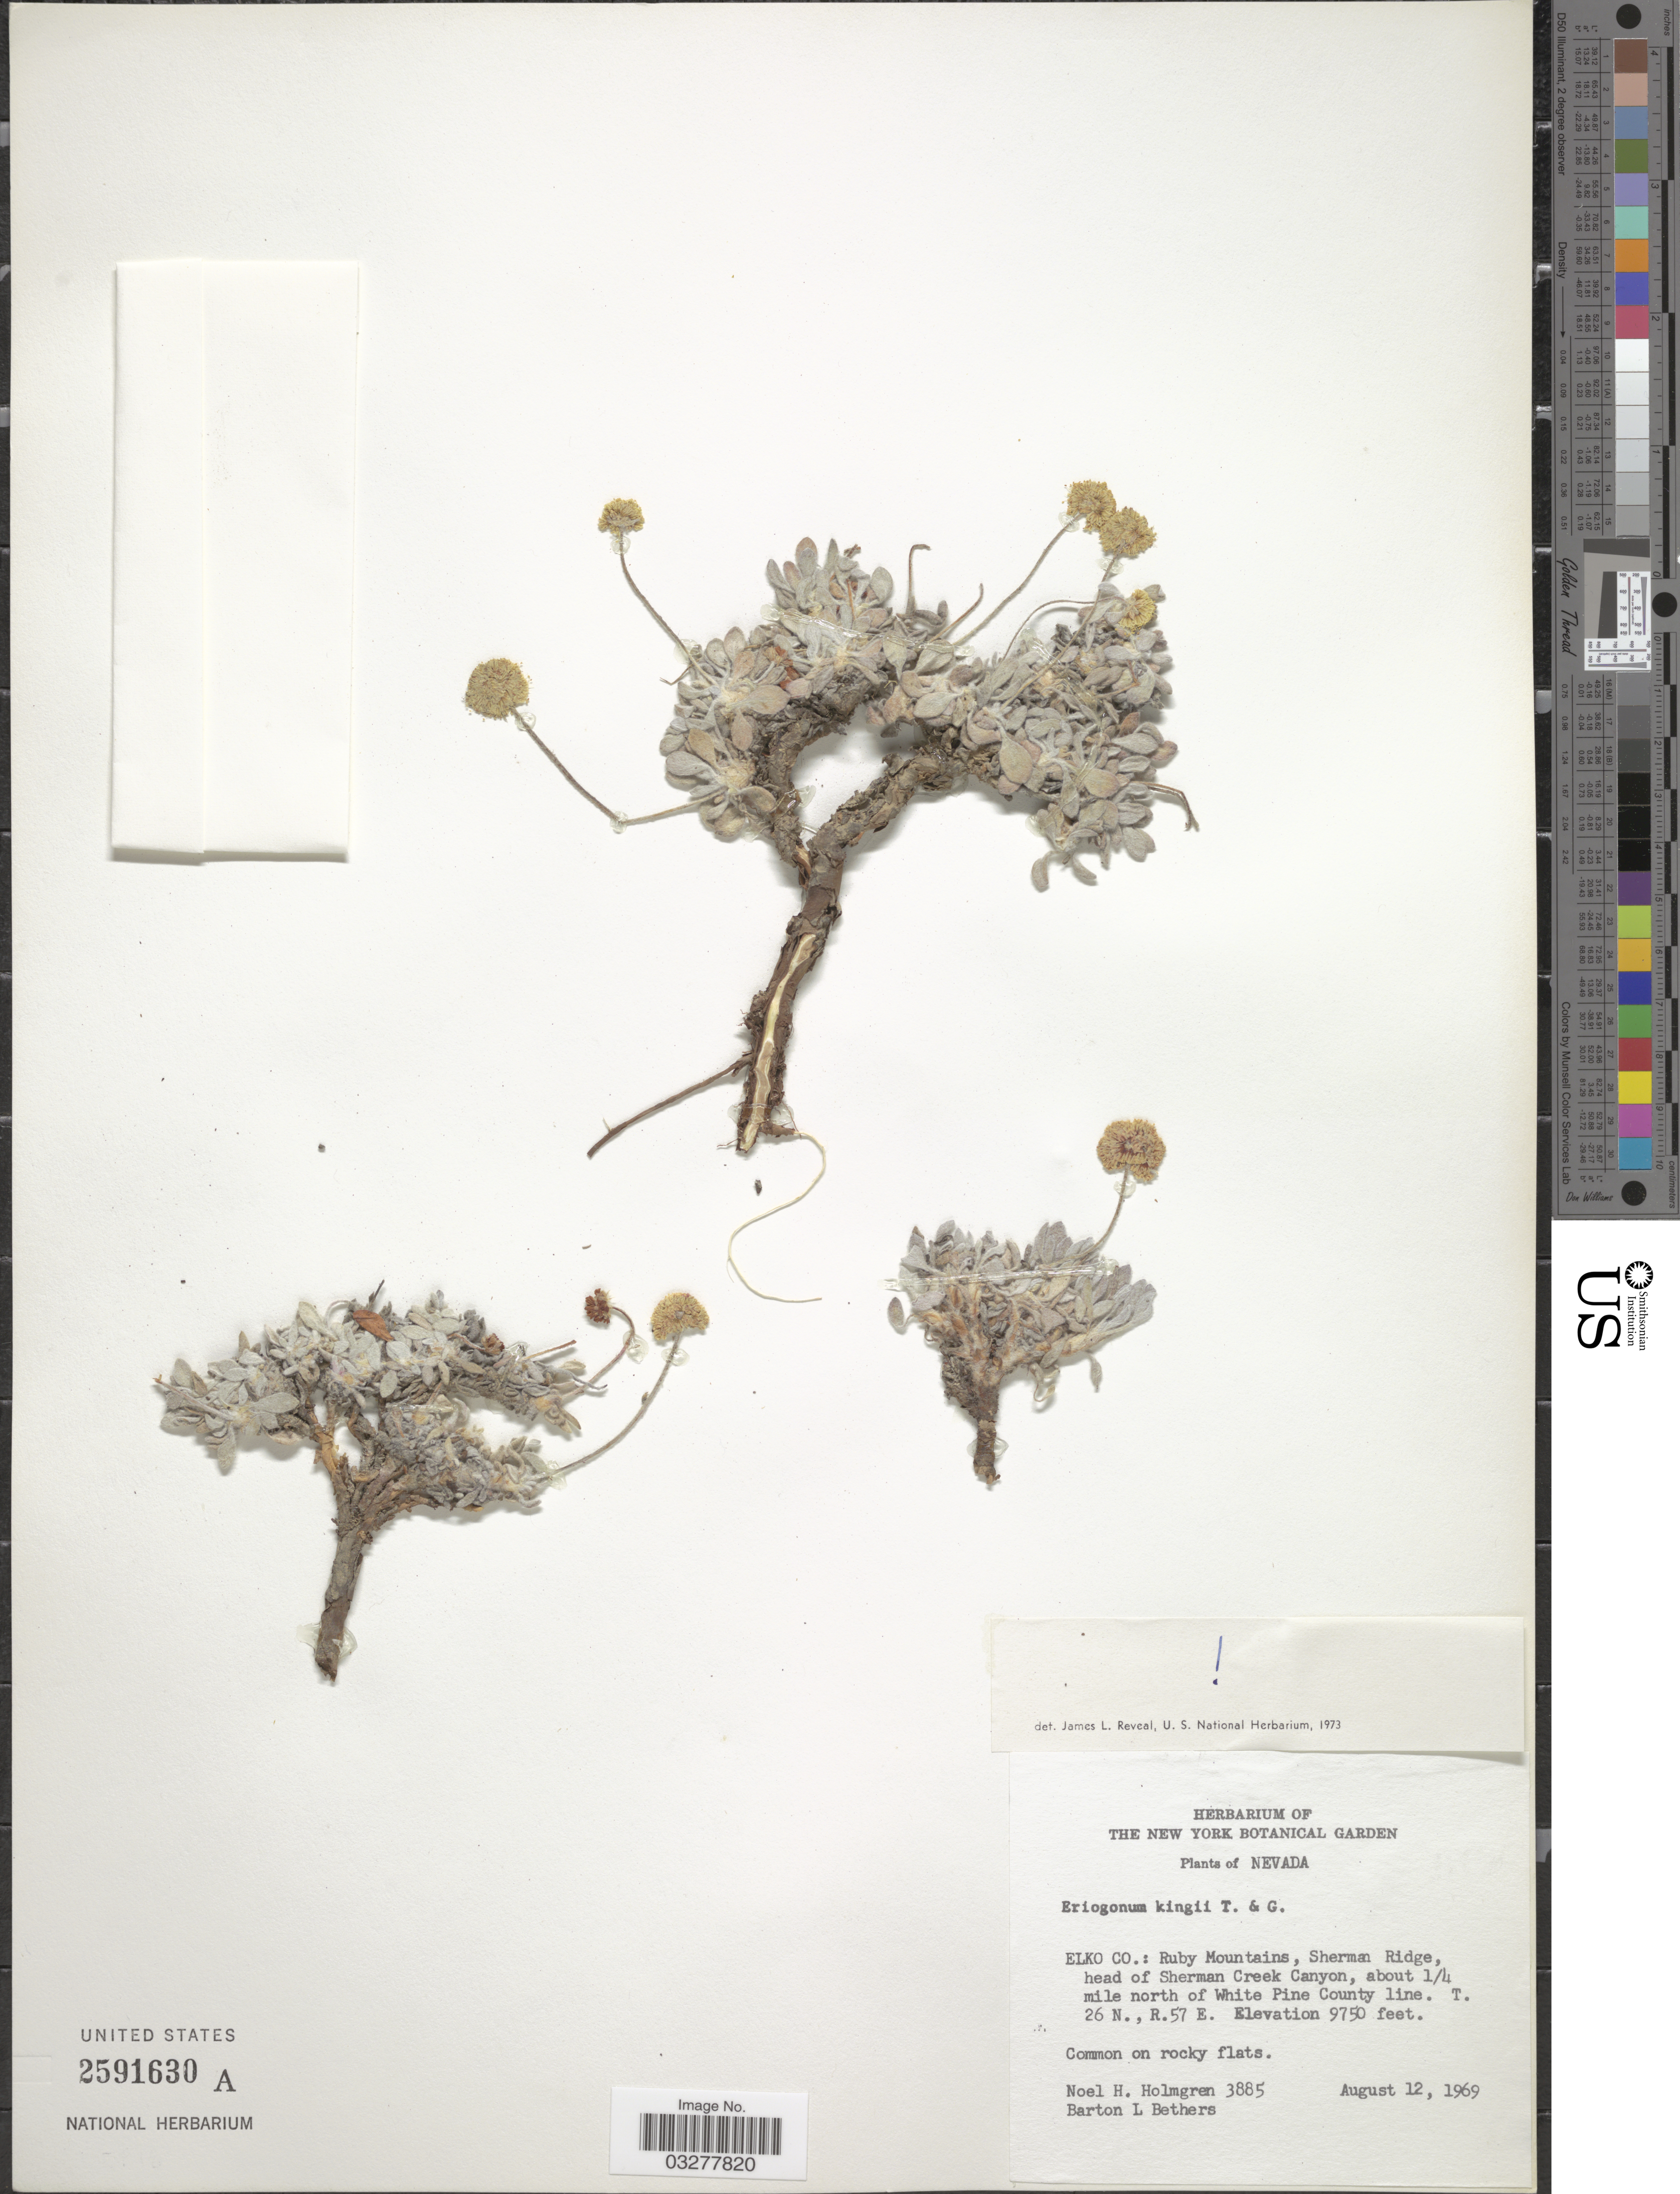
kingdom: Plantae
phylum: Tracheophyta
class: Magnoliopsida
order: Caryophyllales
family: Polygonaceae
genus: Eriogonum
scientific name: Eriogonum kingii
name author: Torr. & A. Gray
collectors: N. H. Holmgren & B. Bethers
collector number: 3885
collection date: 1969-08-12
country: United States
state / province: Nevada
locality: Elko Co.: Ruby Mountains, Sherman Ridge, head of Sherman Creek Canyon, about 1/4 mile north of White Pine County line. T.26N, R.57E.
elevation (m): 2972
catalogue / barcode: US 2591630A